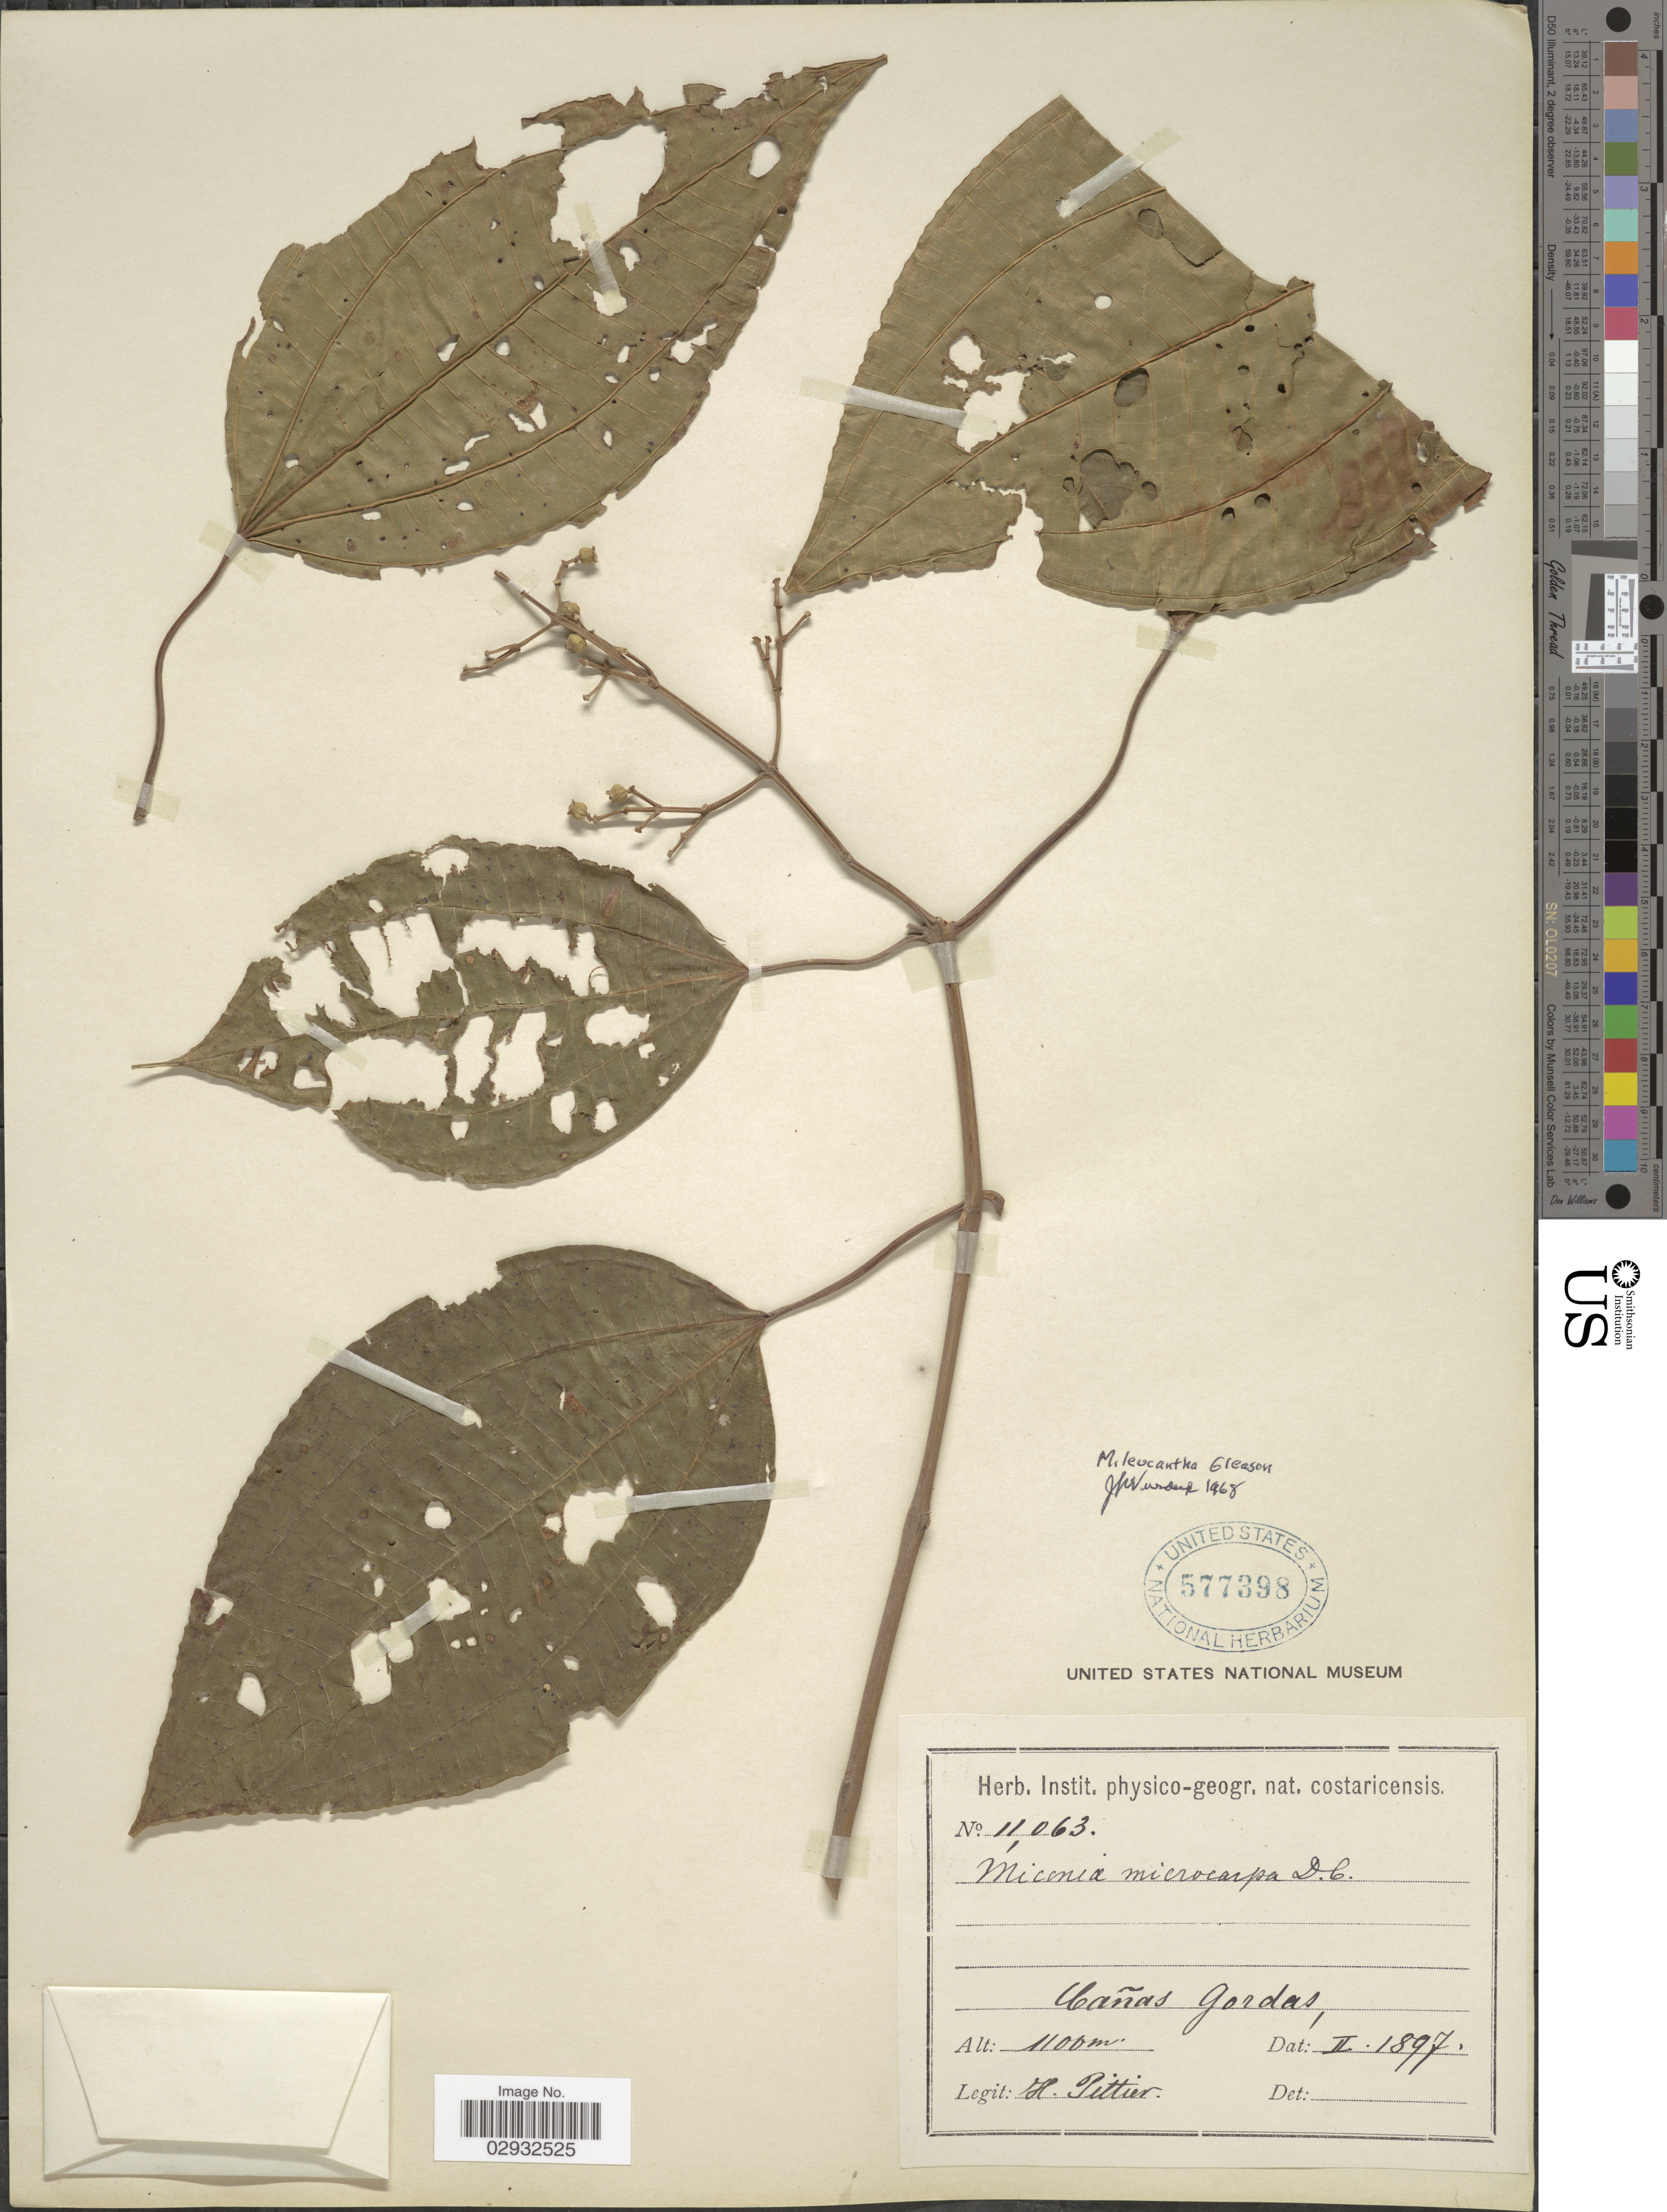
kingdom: Plantae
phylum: Tracheophyta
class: Magnoliopsida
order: Myrtales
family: Melastomataceae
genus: Miconia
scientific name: Miconia donaeana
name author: Naudin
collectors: H. F. Pittier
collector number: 11063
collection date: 1897-02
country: Costa Rica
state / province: Puntarenas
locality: Cañas Gordas.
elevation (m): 1100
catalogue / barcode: US 577398